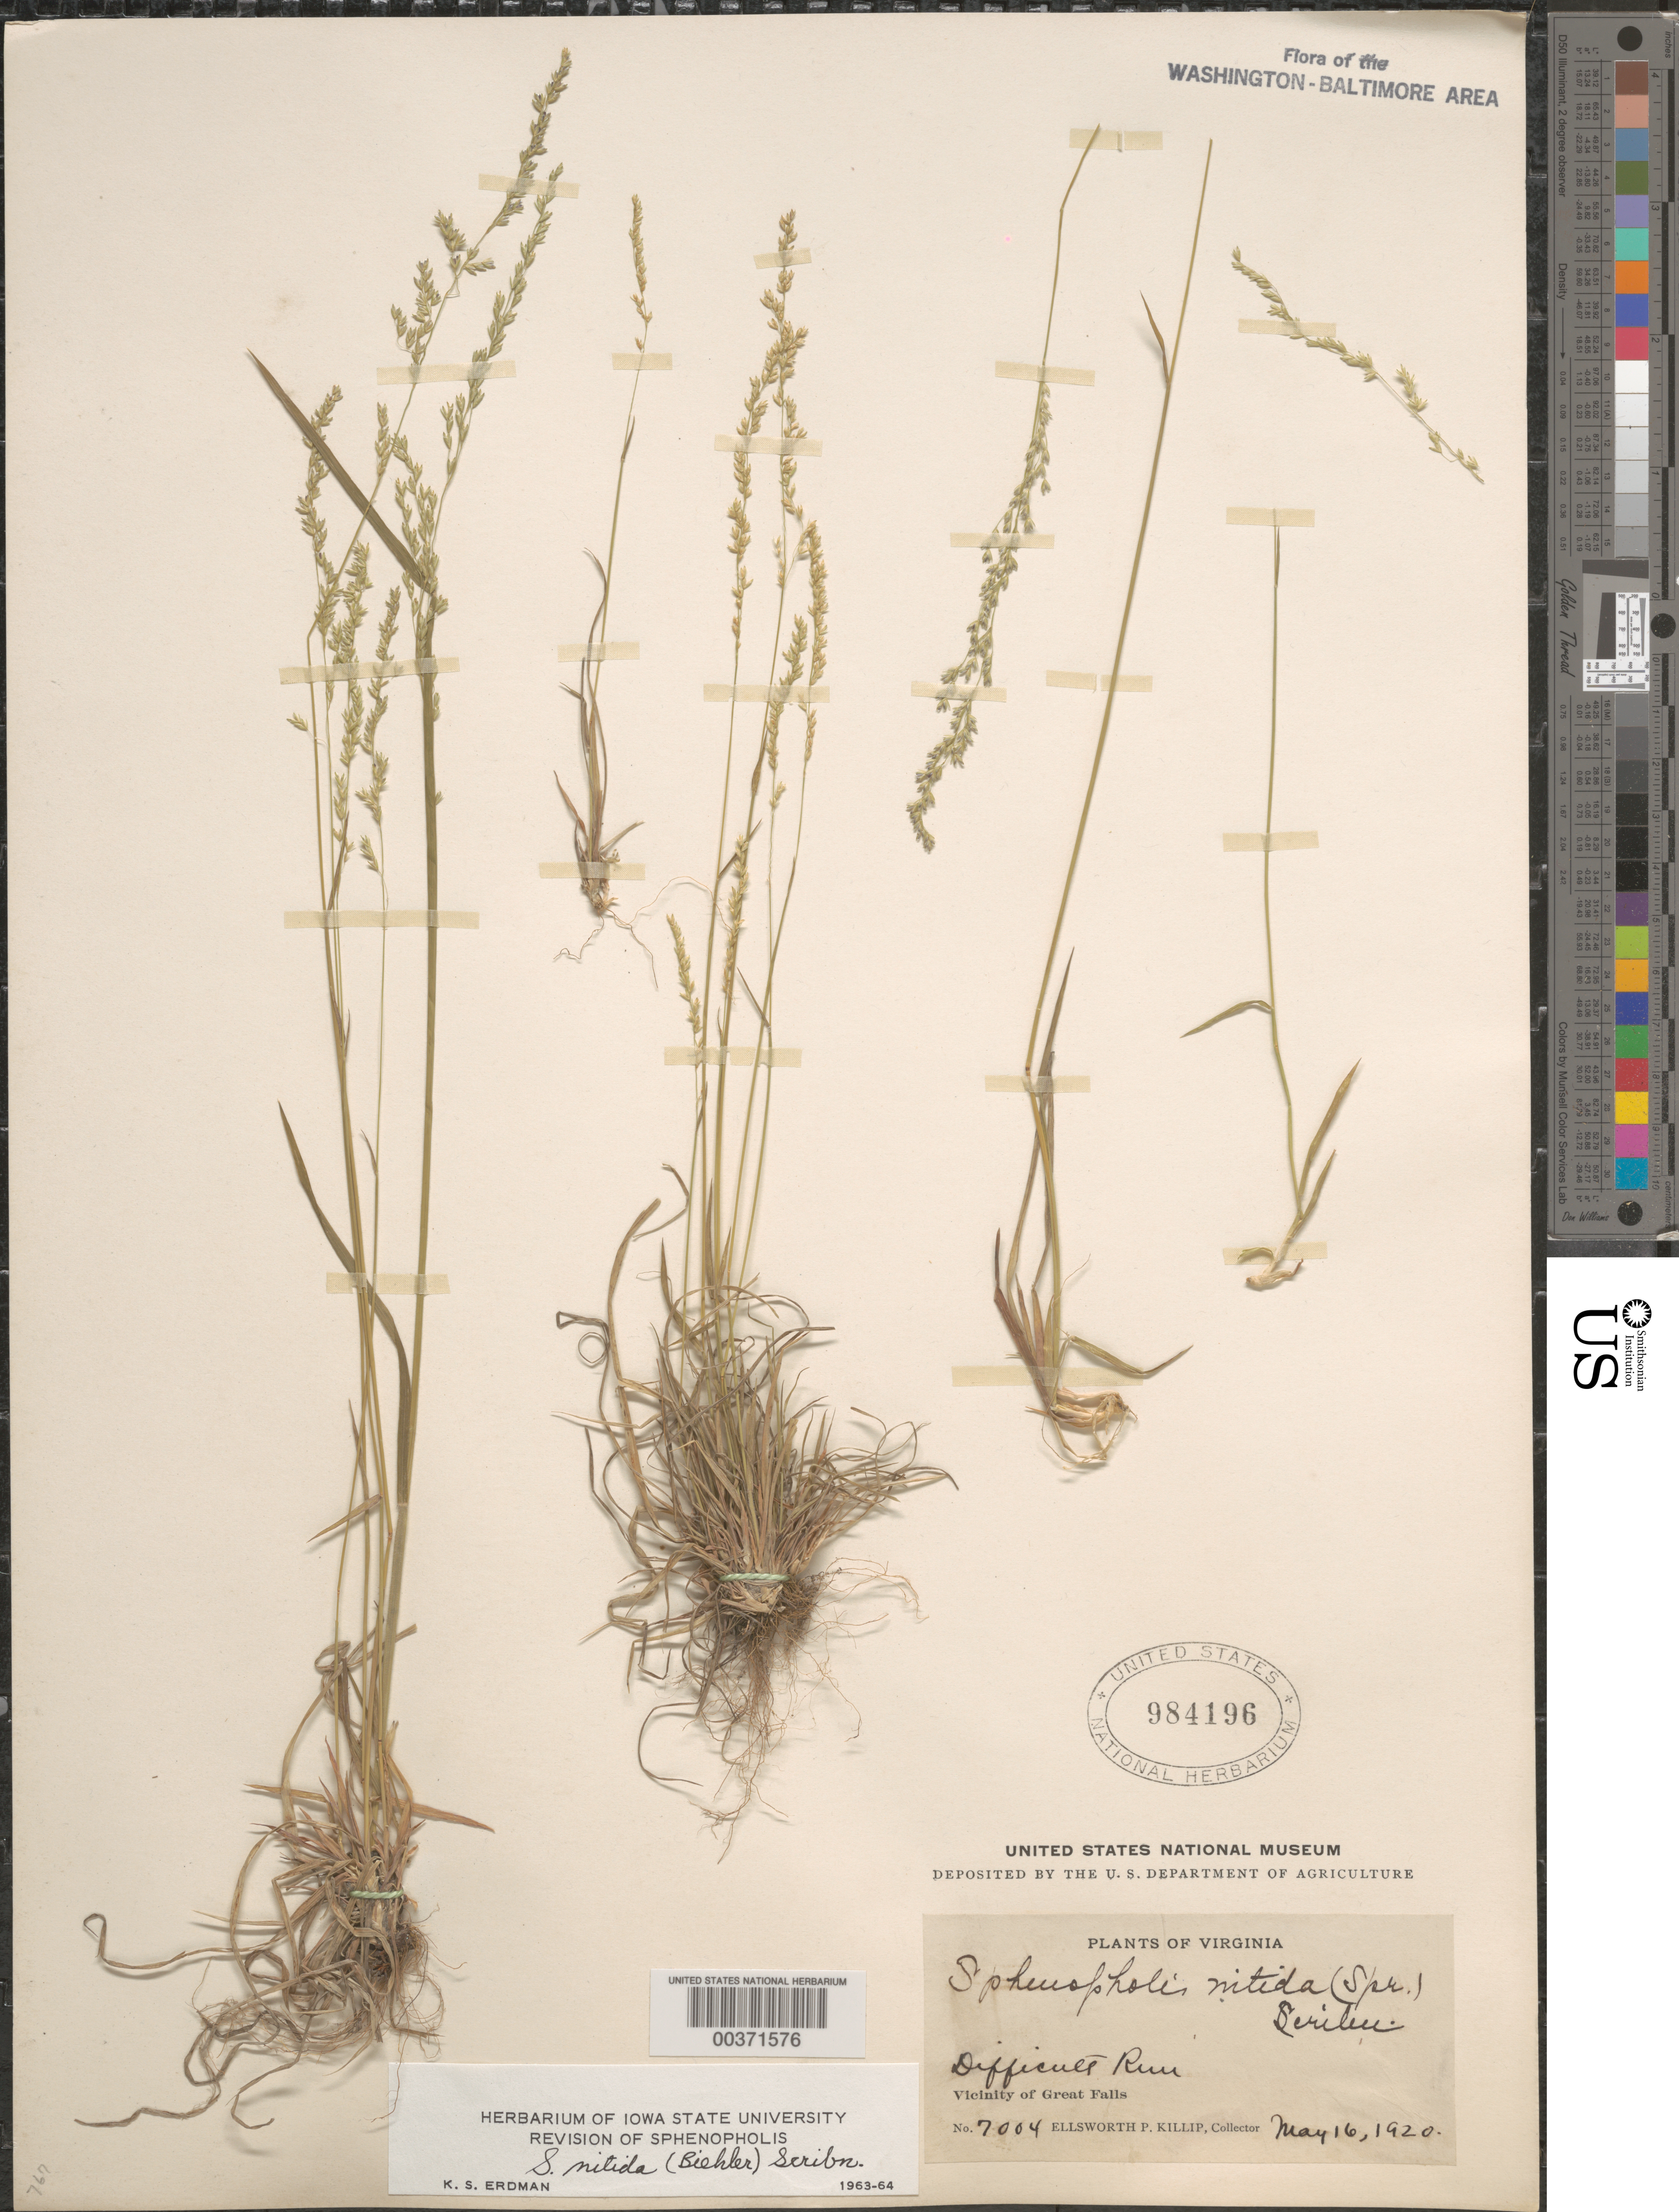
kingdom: Plantae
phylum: Tracheophyta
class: Liliopsida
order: Poales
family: Poaceae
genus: Sphenopholis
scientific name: Sphenopholis nitida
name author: (Biehler) Scribn.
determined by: Erdman, K. S.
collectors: E. P. Killip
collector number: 7004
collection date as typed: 16 May 1920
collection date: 1920-05-16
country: United States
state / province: Virginia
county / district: Fairfax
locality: Difficult Run, vicinity of Great Falls C. and O. Canal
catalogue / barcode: US 984196